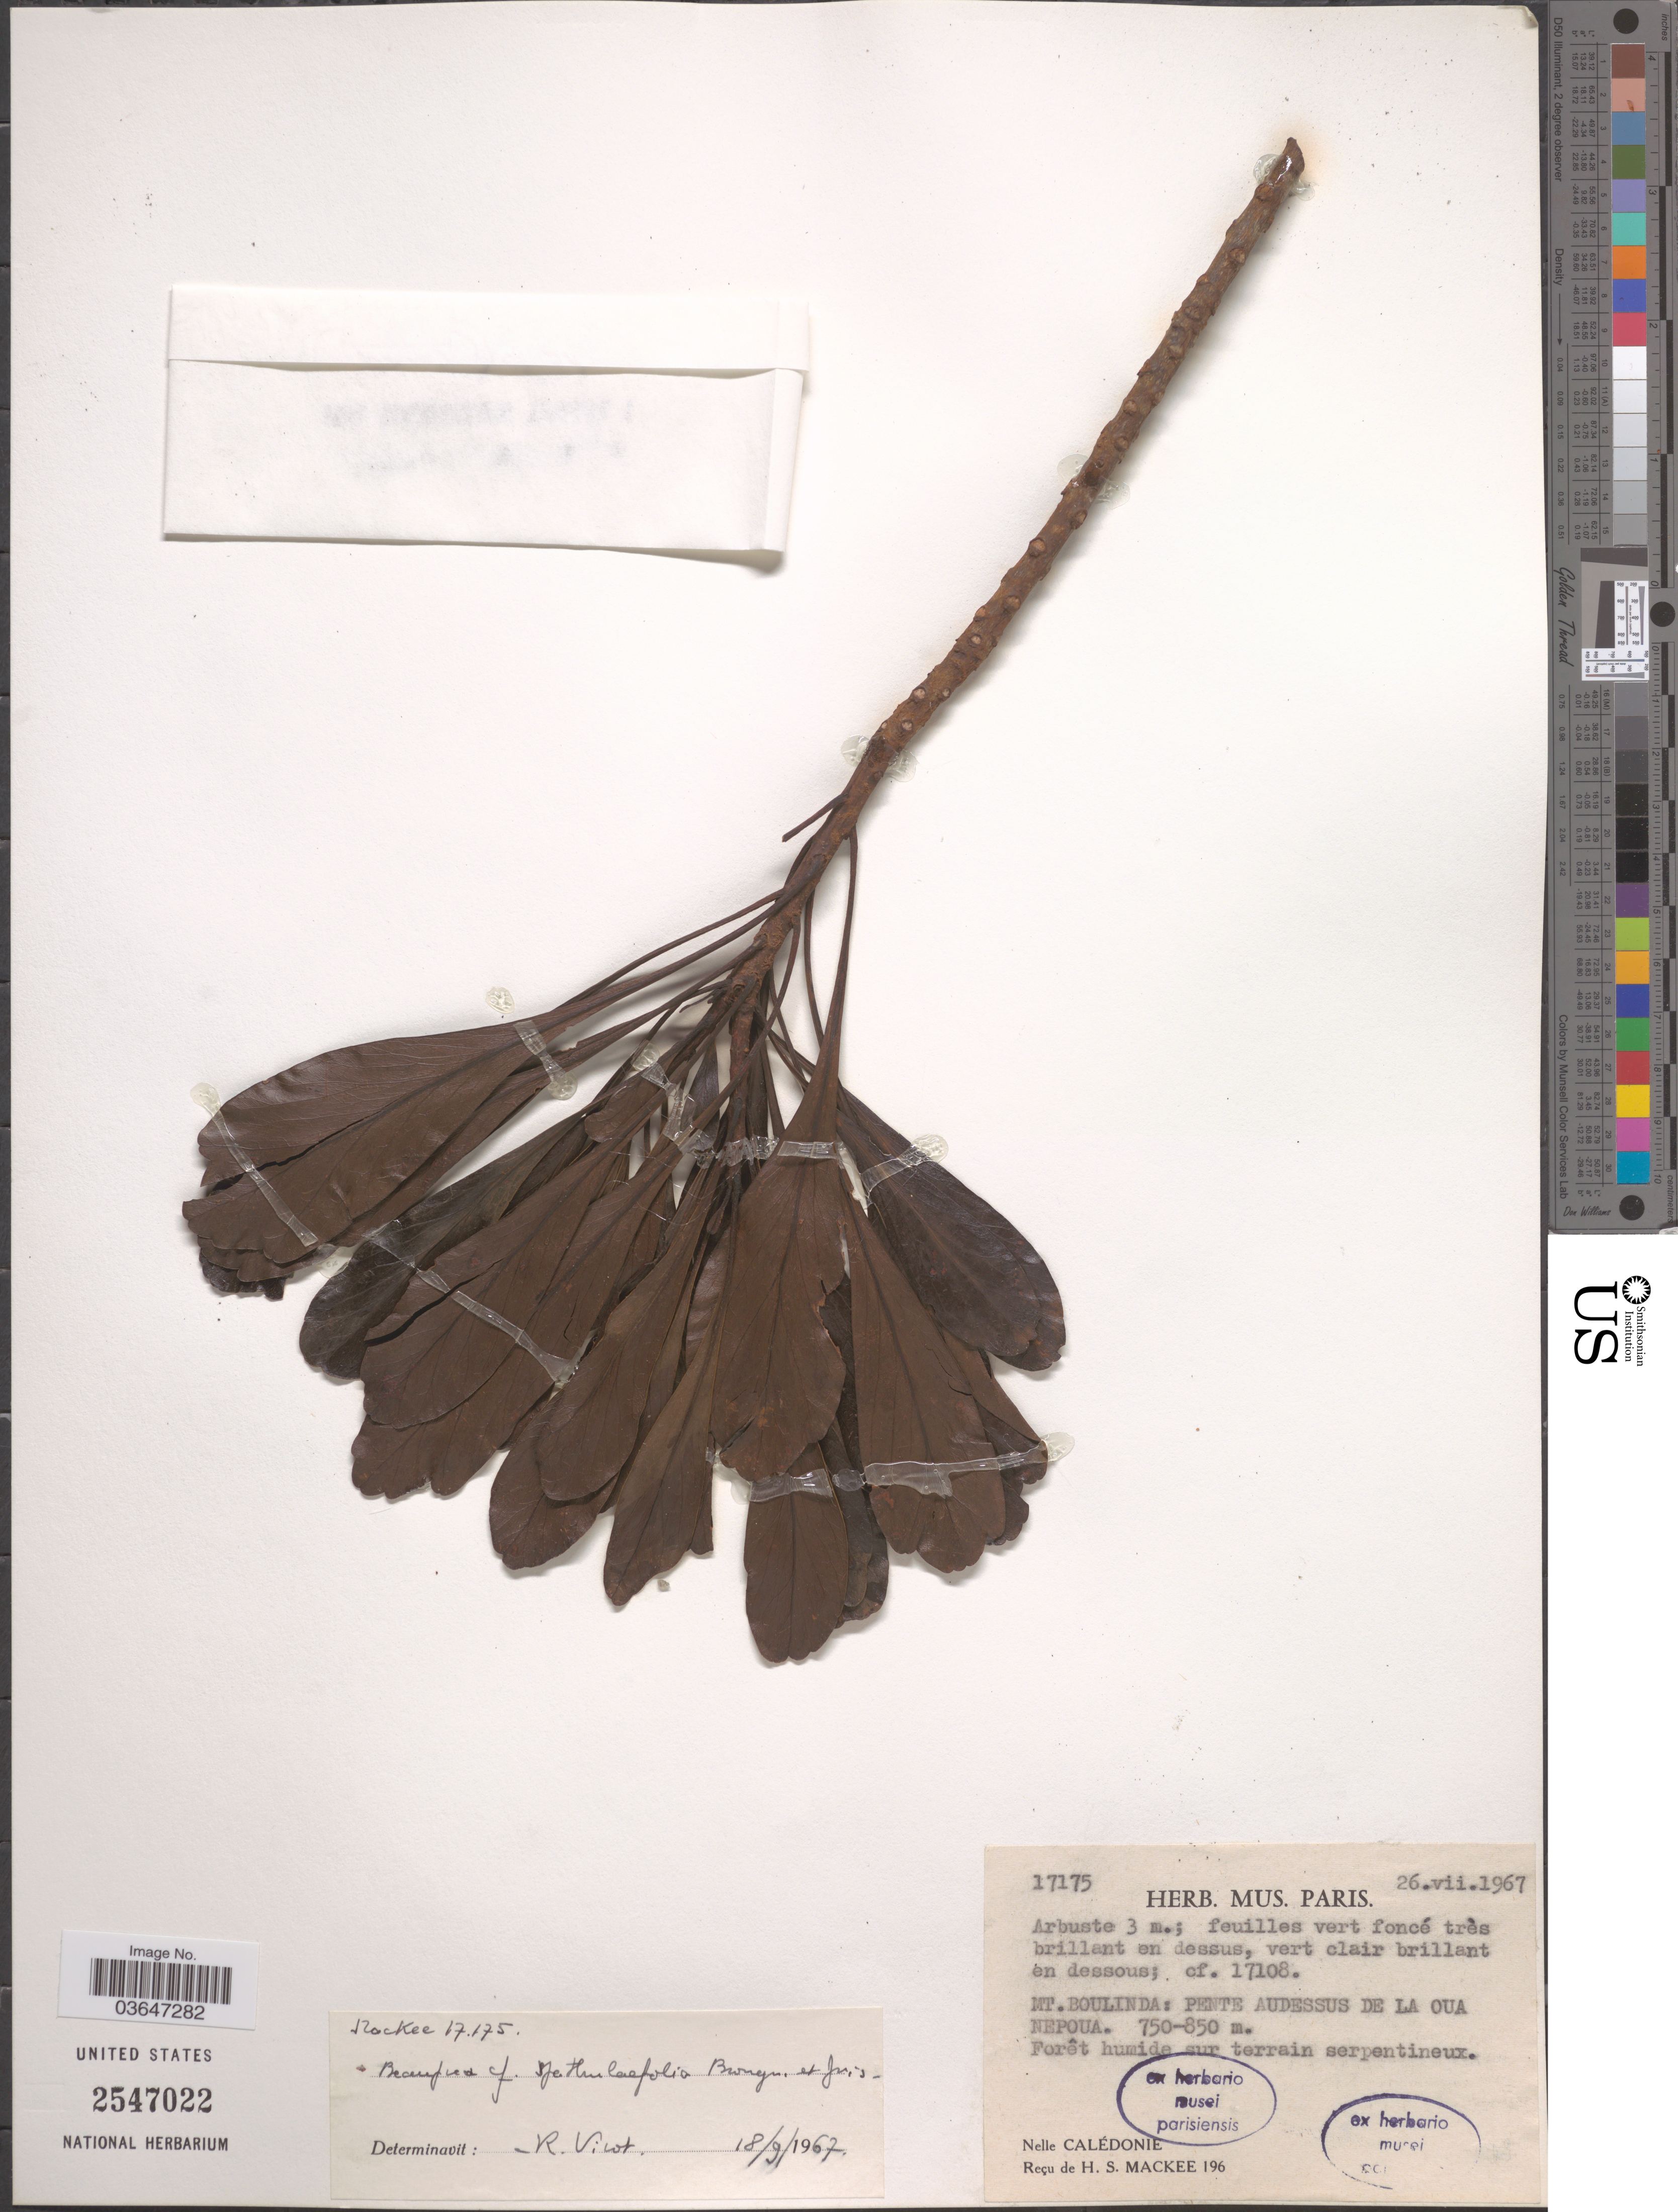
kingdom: Plantae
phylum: Tracheophyta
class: Magnoliopsida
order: Proteales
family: Proteaceae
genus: Beauprea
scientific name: Beauprea spathulifolia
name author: Brongn. & Gris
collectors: H. Mackee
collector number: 17175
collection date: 1967-07-26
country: New Caledonia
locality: Mt. Boulinda: Pente Audessus de La Oua Nepoua.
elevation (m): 750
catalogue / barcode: US 2547022